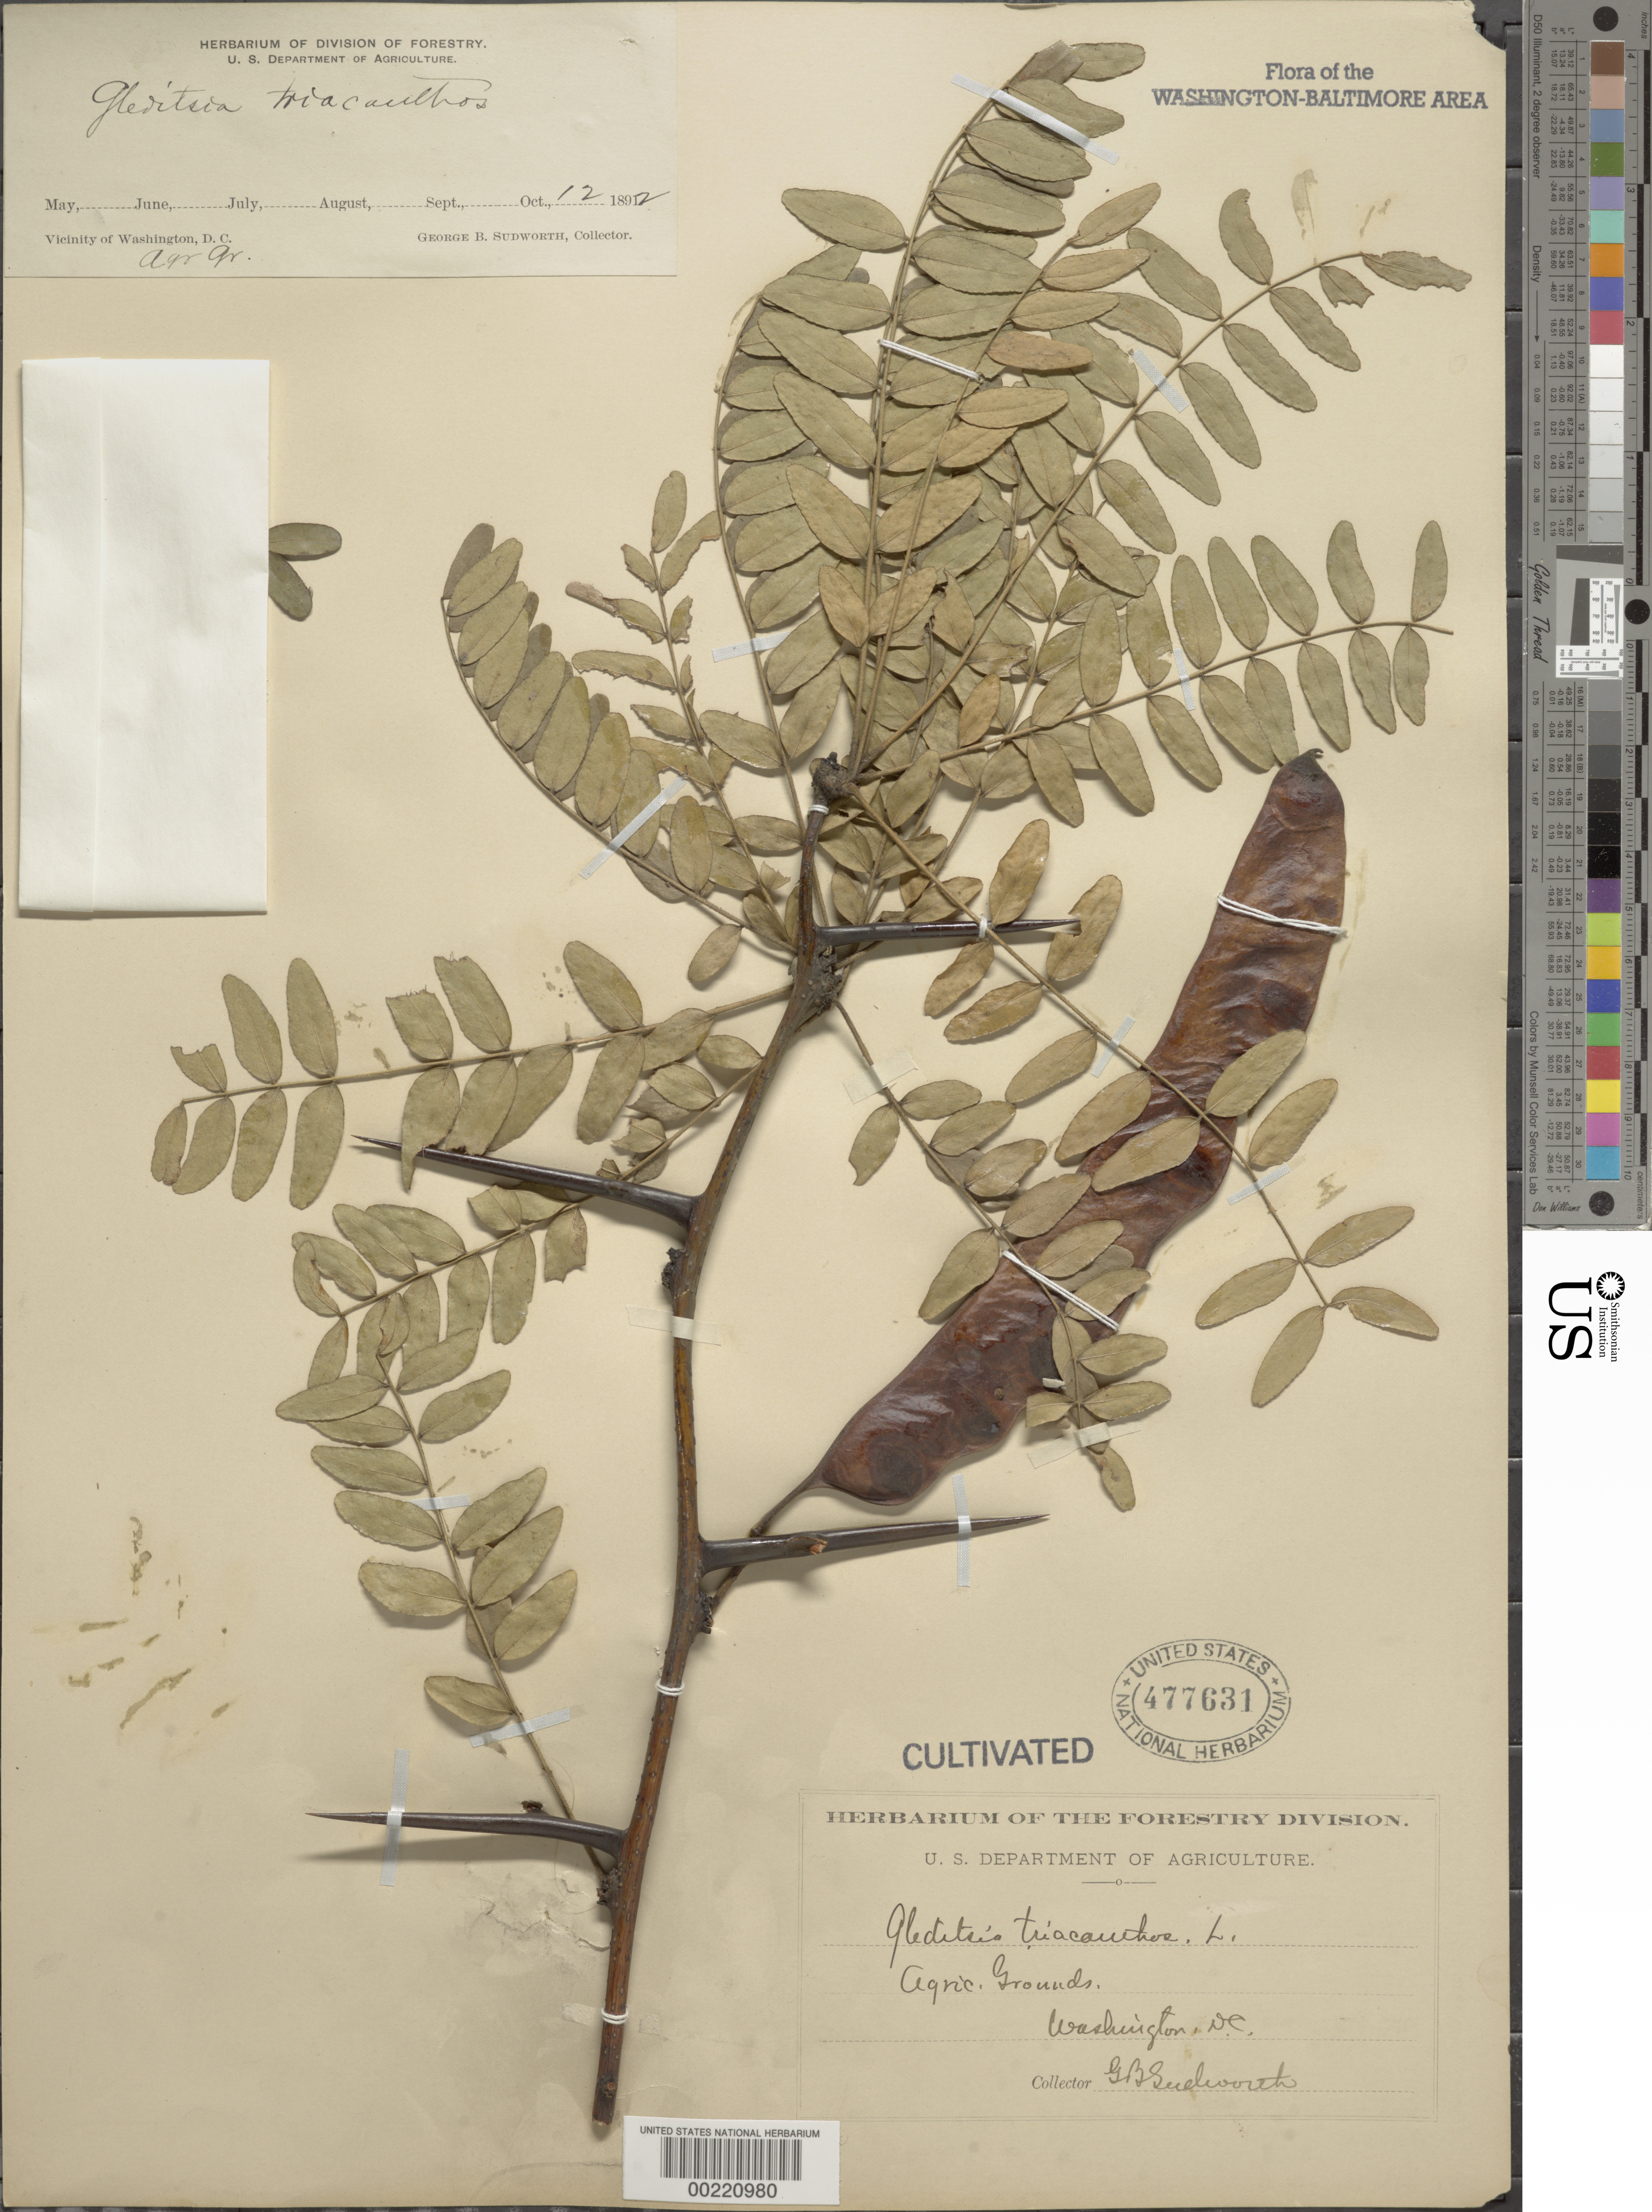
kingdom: Plantae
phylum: Tracheophyta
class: Magnoliopsida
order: Fabales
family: Fabaceae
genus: Gleditsia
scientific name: Gleditsia triacanthos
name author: L.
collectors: G. B. Sudworth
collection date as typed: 12 Oct 1892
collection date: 1892-10-12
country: United States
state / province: District of Columbia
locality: Department of Agriculture grounds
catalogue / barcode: US 477631